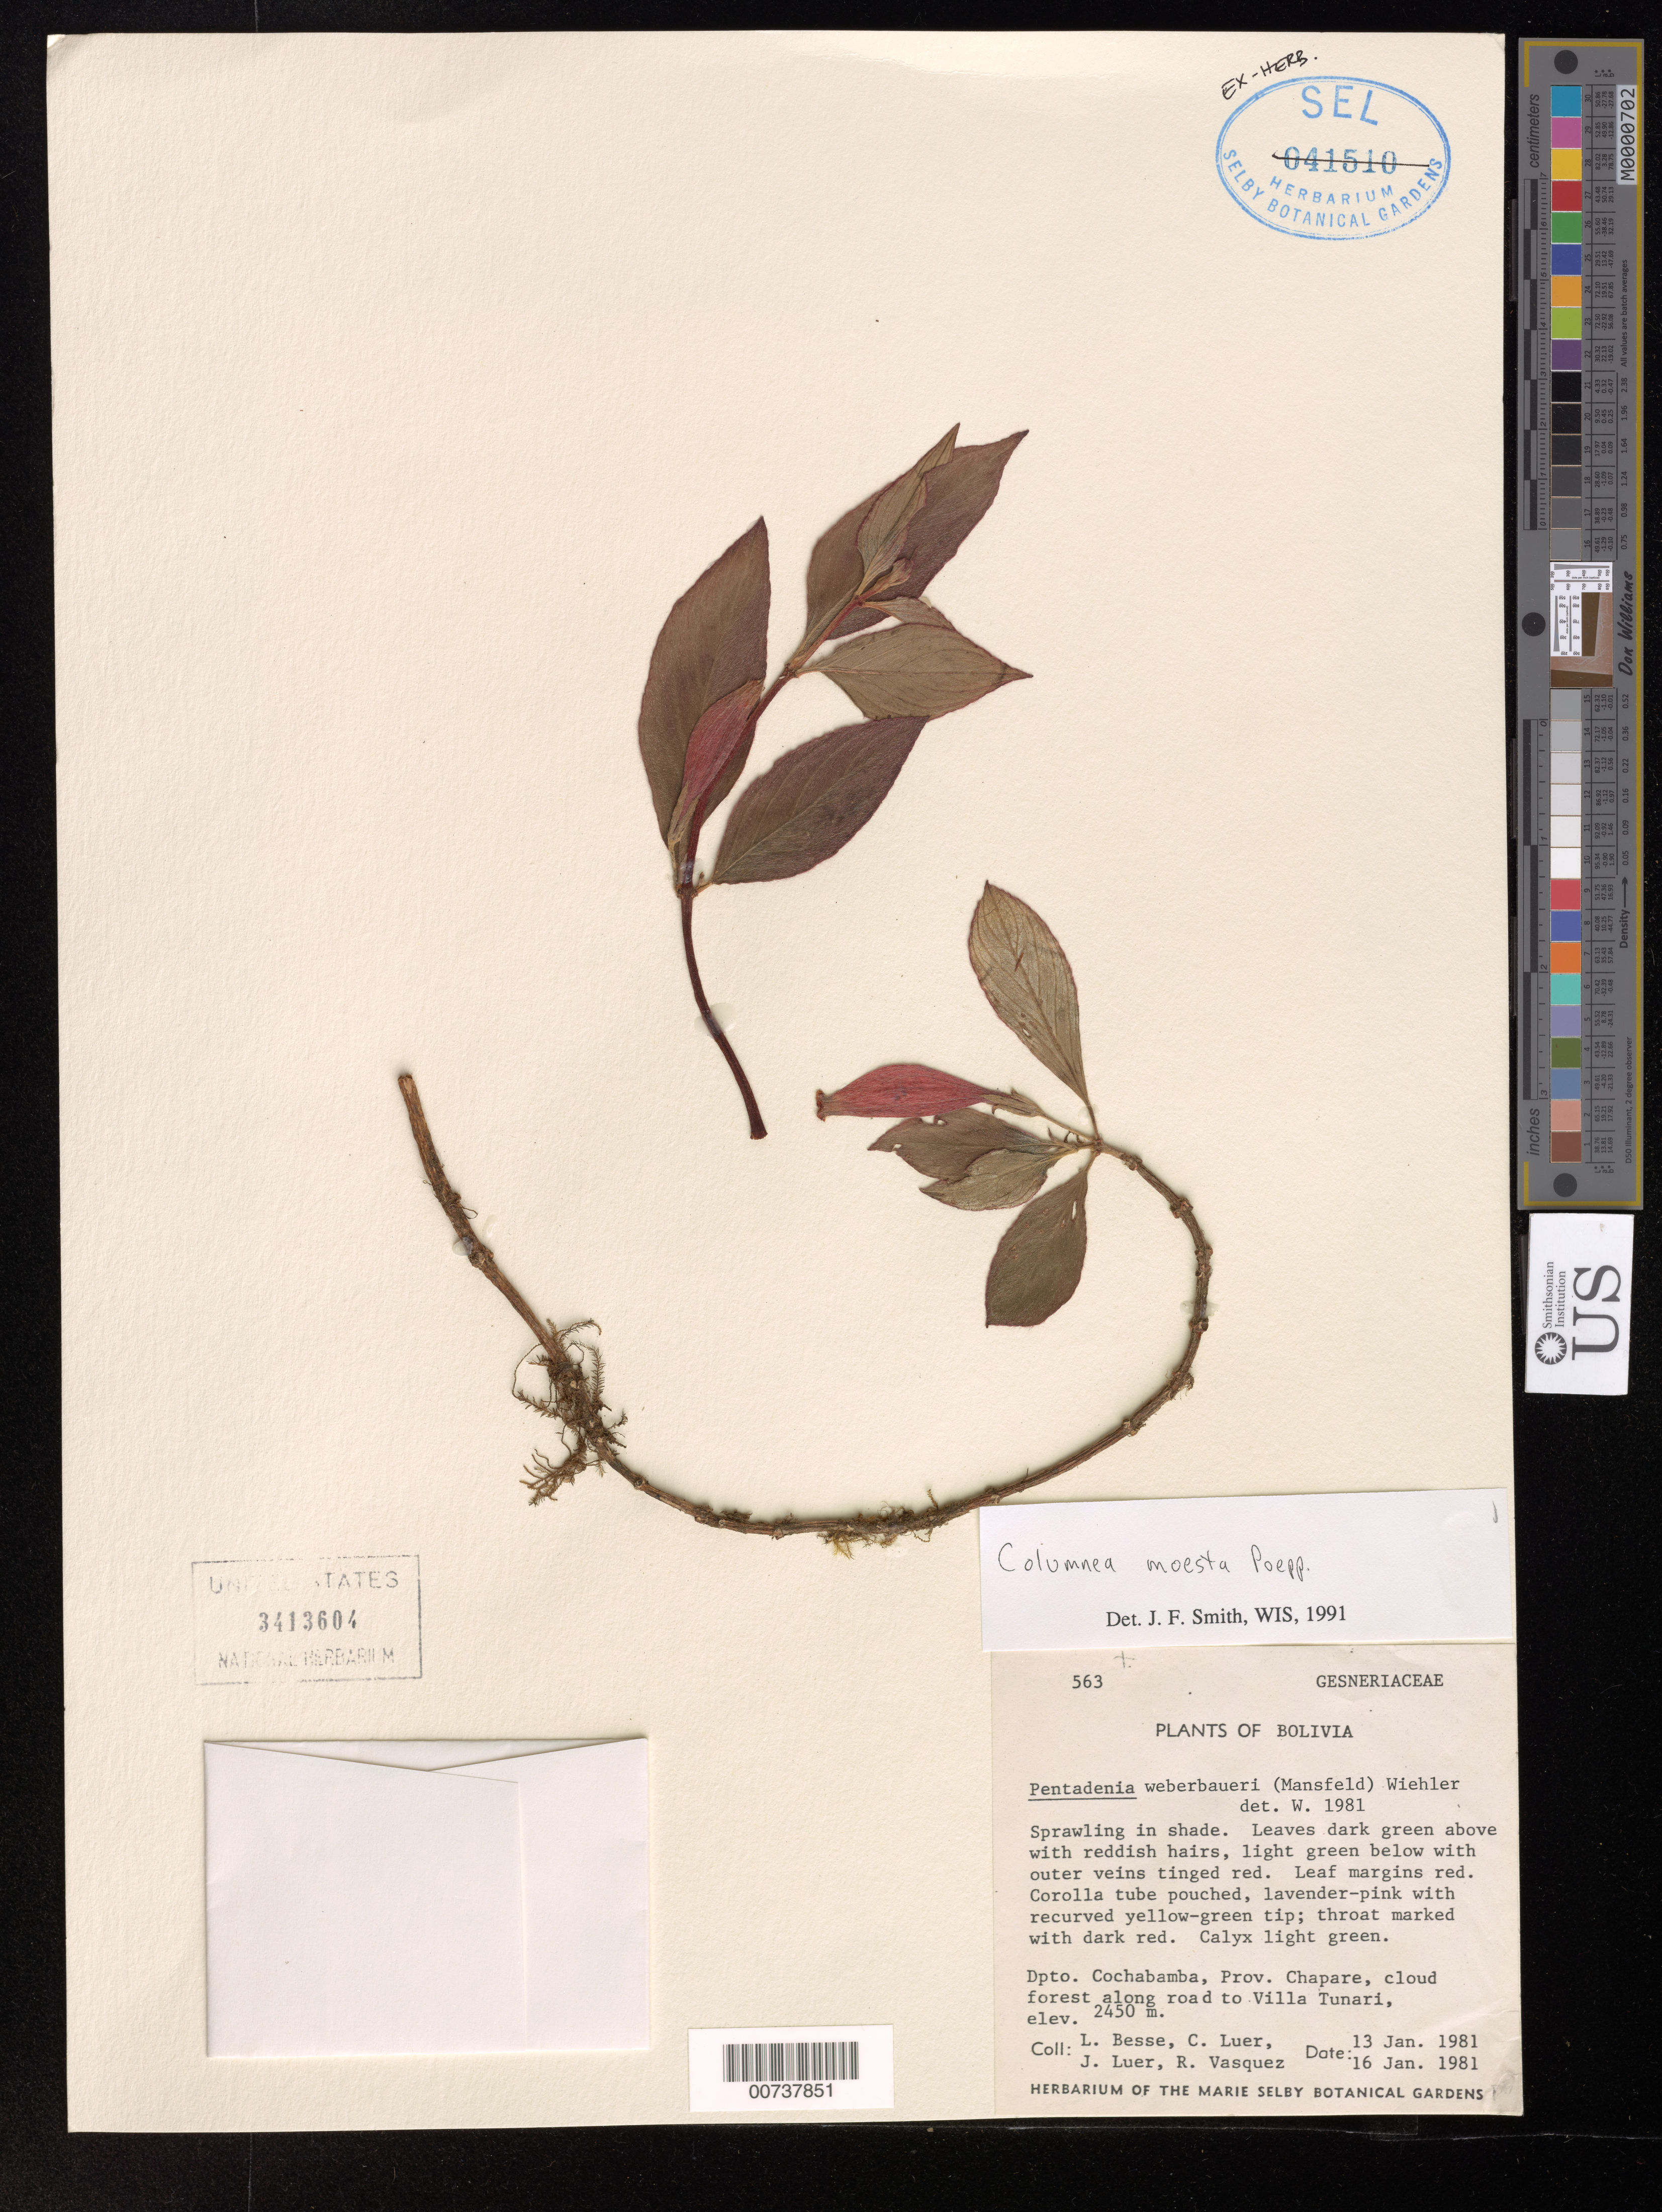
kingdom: Plantae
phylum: Tracheophyta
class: Magnoliopsida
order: Lamiales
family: Gesneriaceae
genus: Columnea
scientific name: Columnea moesta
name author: Poepp.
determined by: Smith, J. F.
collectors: L. Besse, C. Luer, J. P. Luer & R. Vasquez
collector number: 563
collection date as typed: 13-16 Jan 1981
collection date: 1981-01-13/1981-01-16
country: Bolivia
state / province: Cochabamba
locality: Prov. Chapare, along road to Villa Tunari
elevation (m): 2450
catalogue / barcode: US 3413604